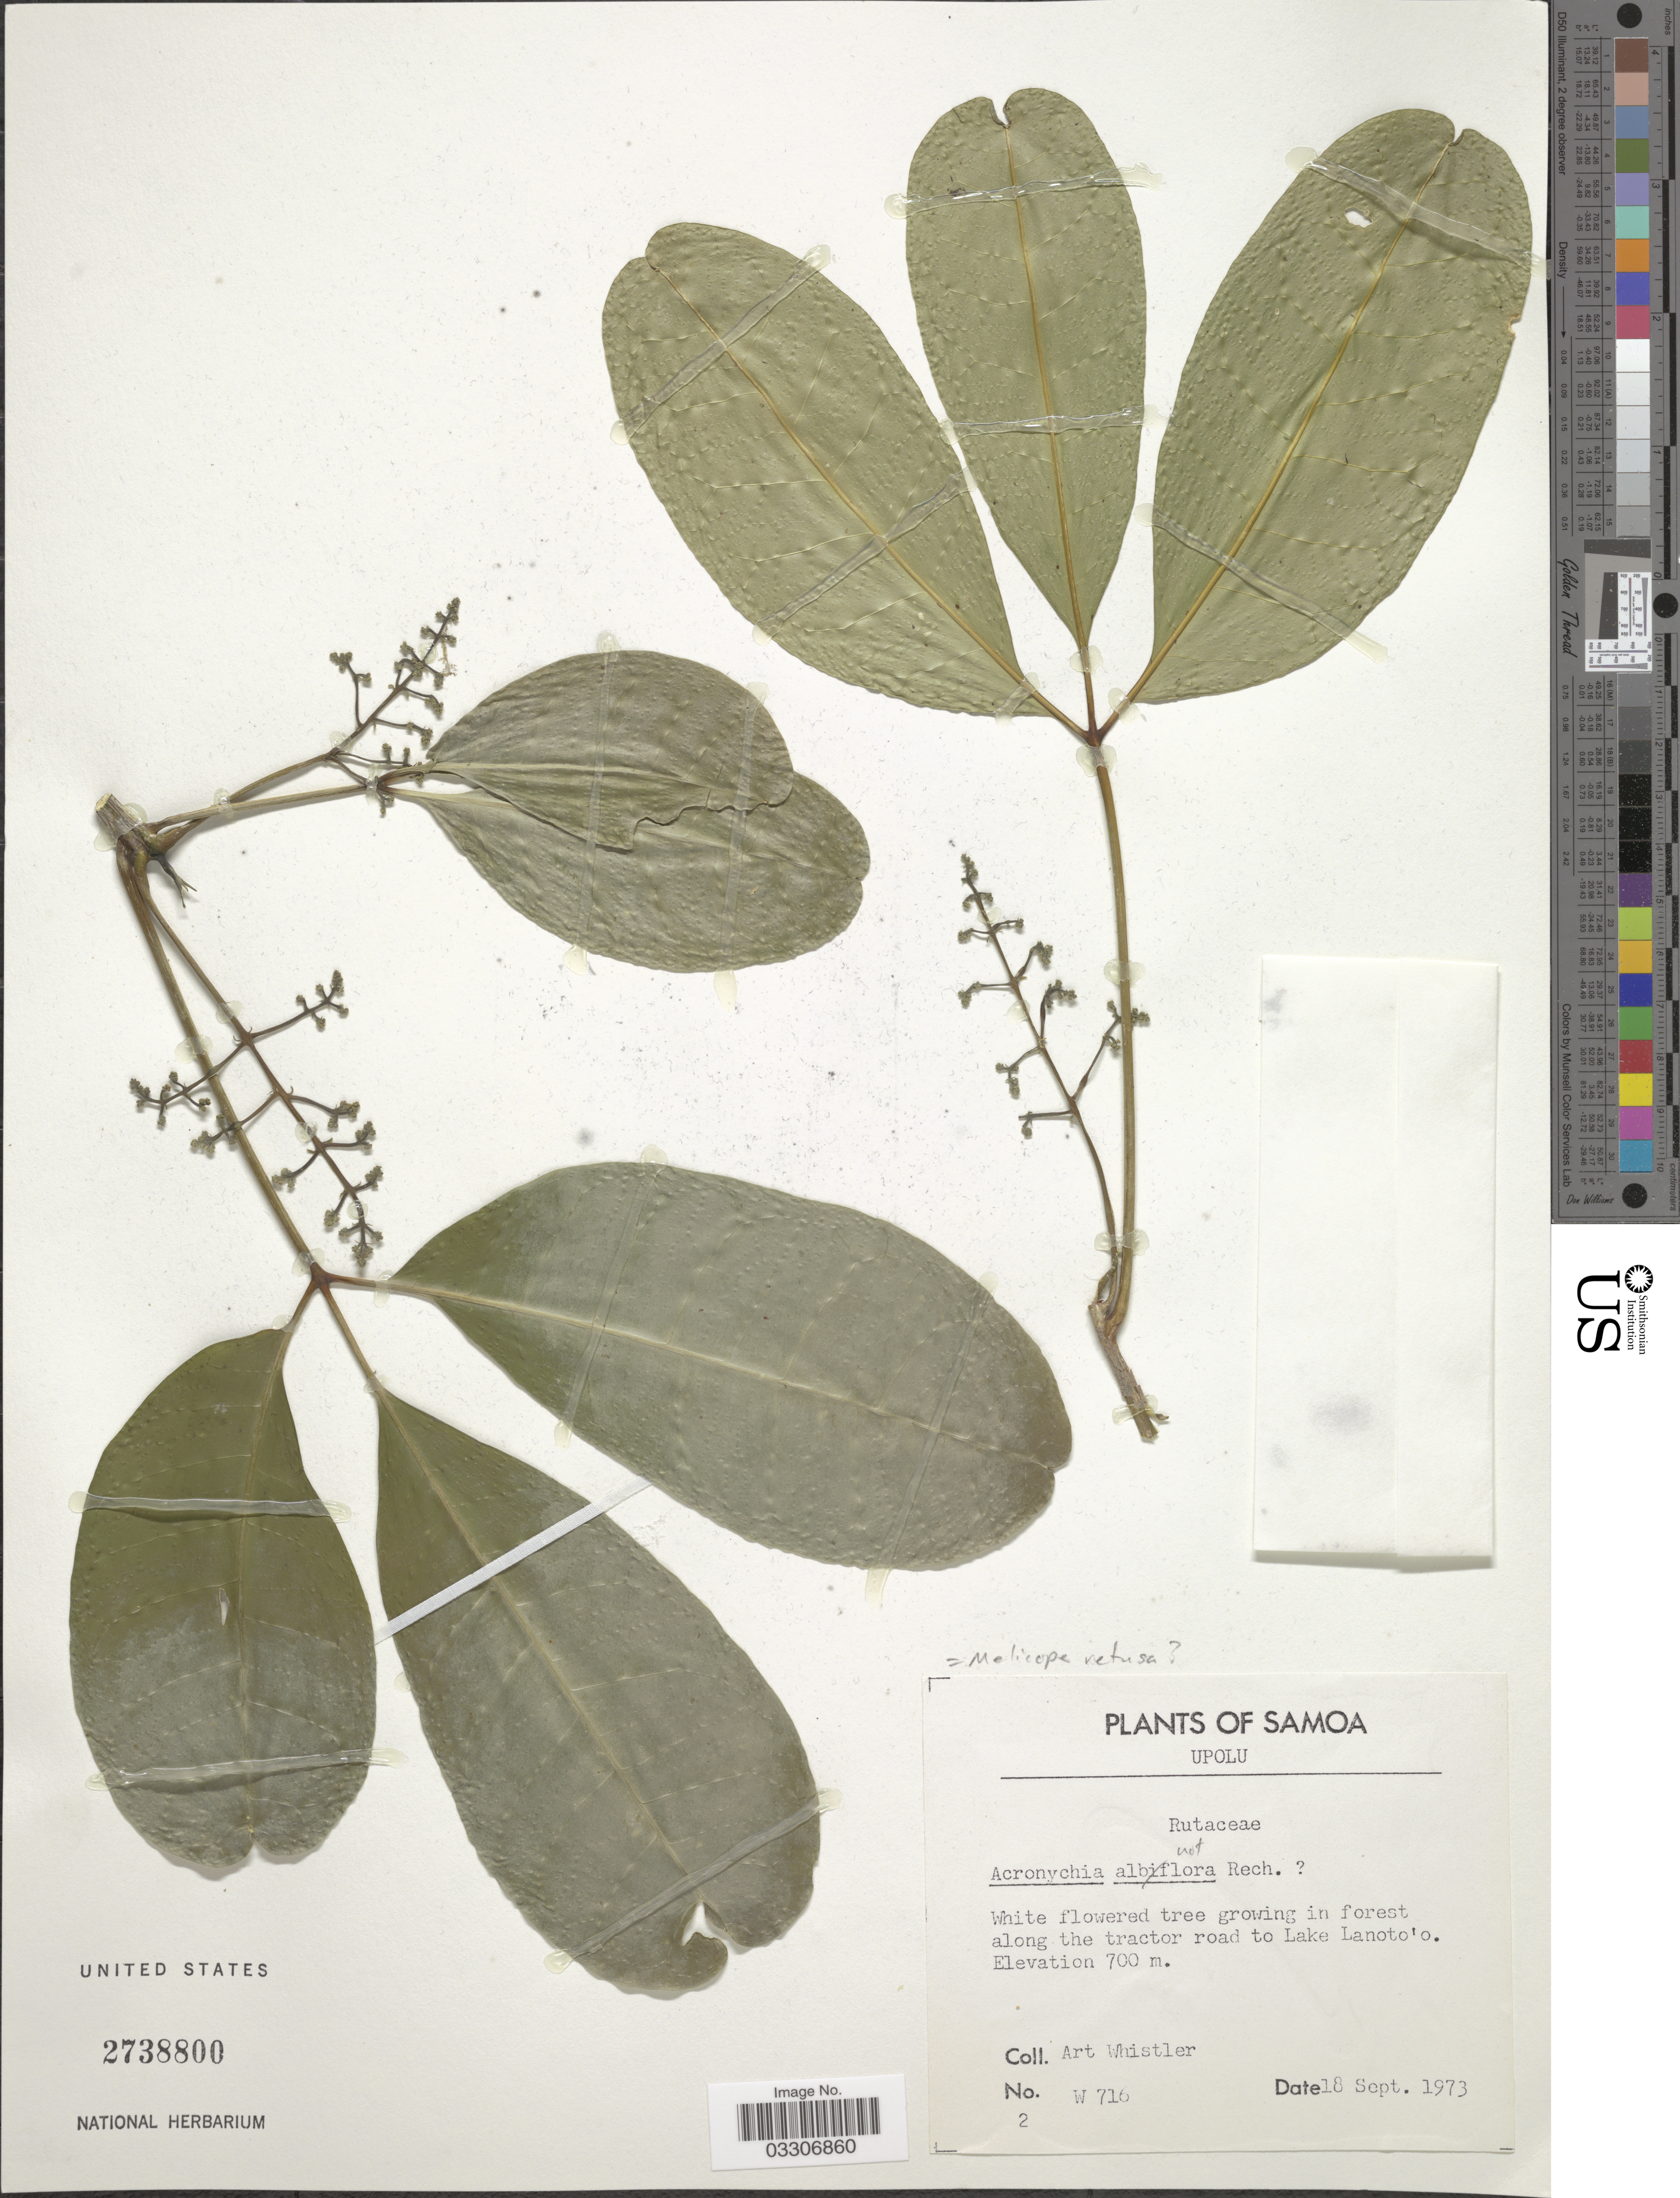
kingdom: Plantae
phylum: Tracheophyta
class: Magnoliopsida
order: Sapindales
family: Rutaceae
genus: Melicope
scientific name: Melicope sp.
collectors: A. Whistler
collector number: W 716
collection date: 1973-09-18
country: Samoa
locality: Samoa. Upolu. Growing in forest along the tractor road to Lake Lanoto'o.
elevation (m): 700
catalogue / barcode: US 2738800